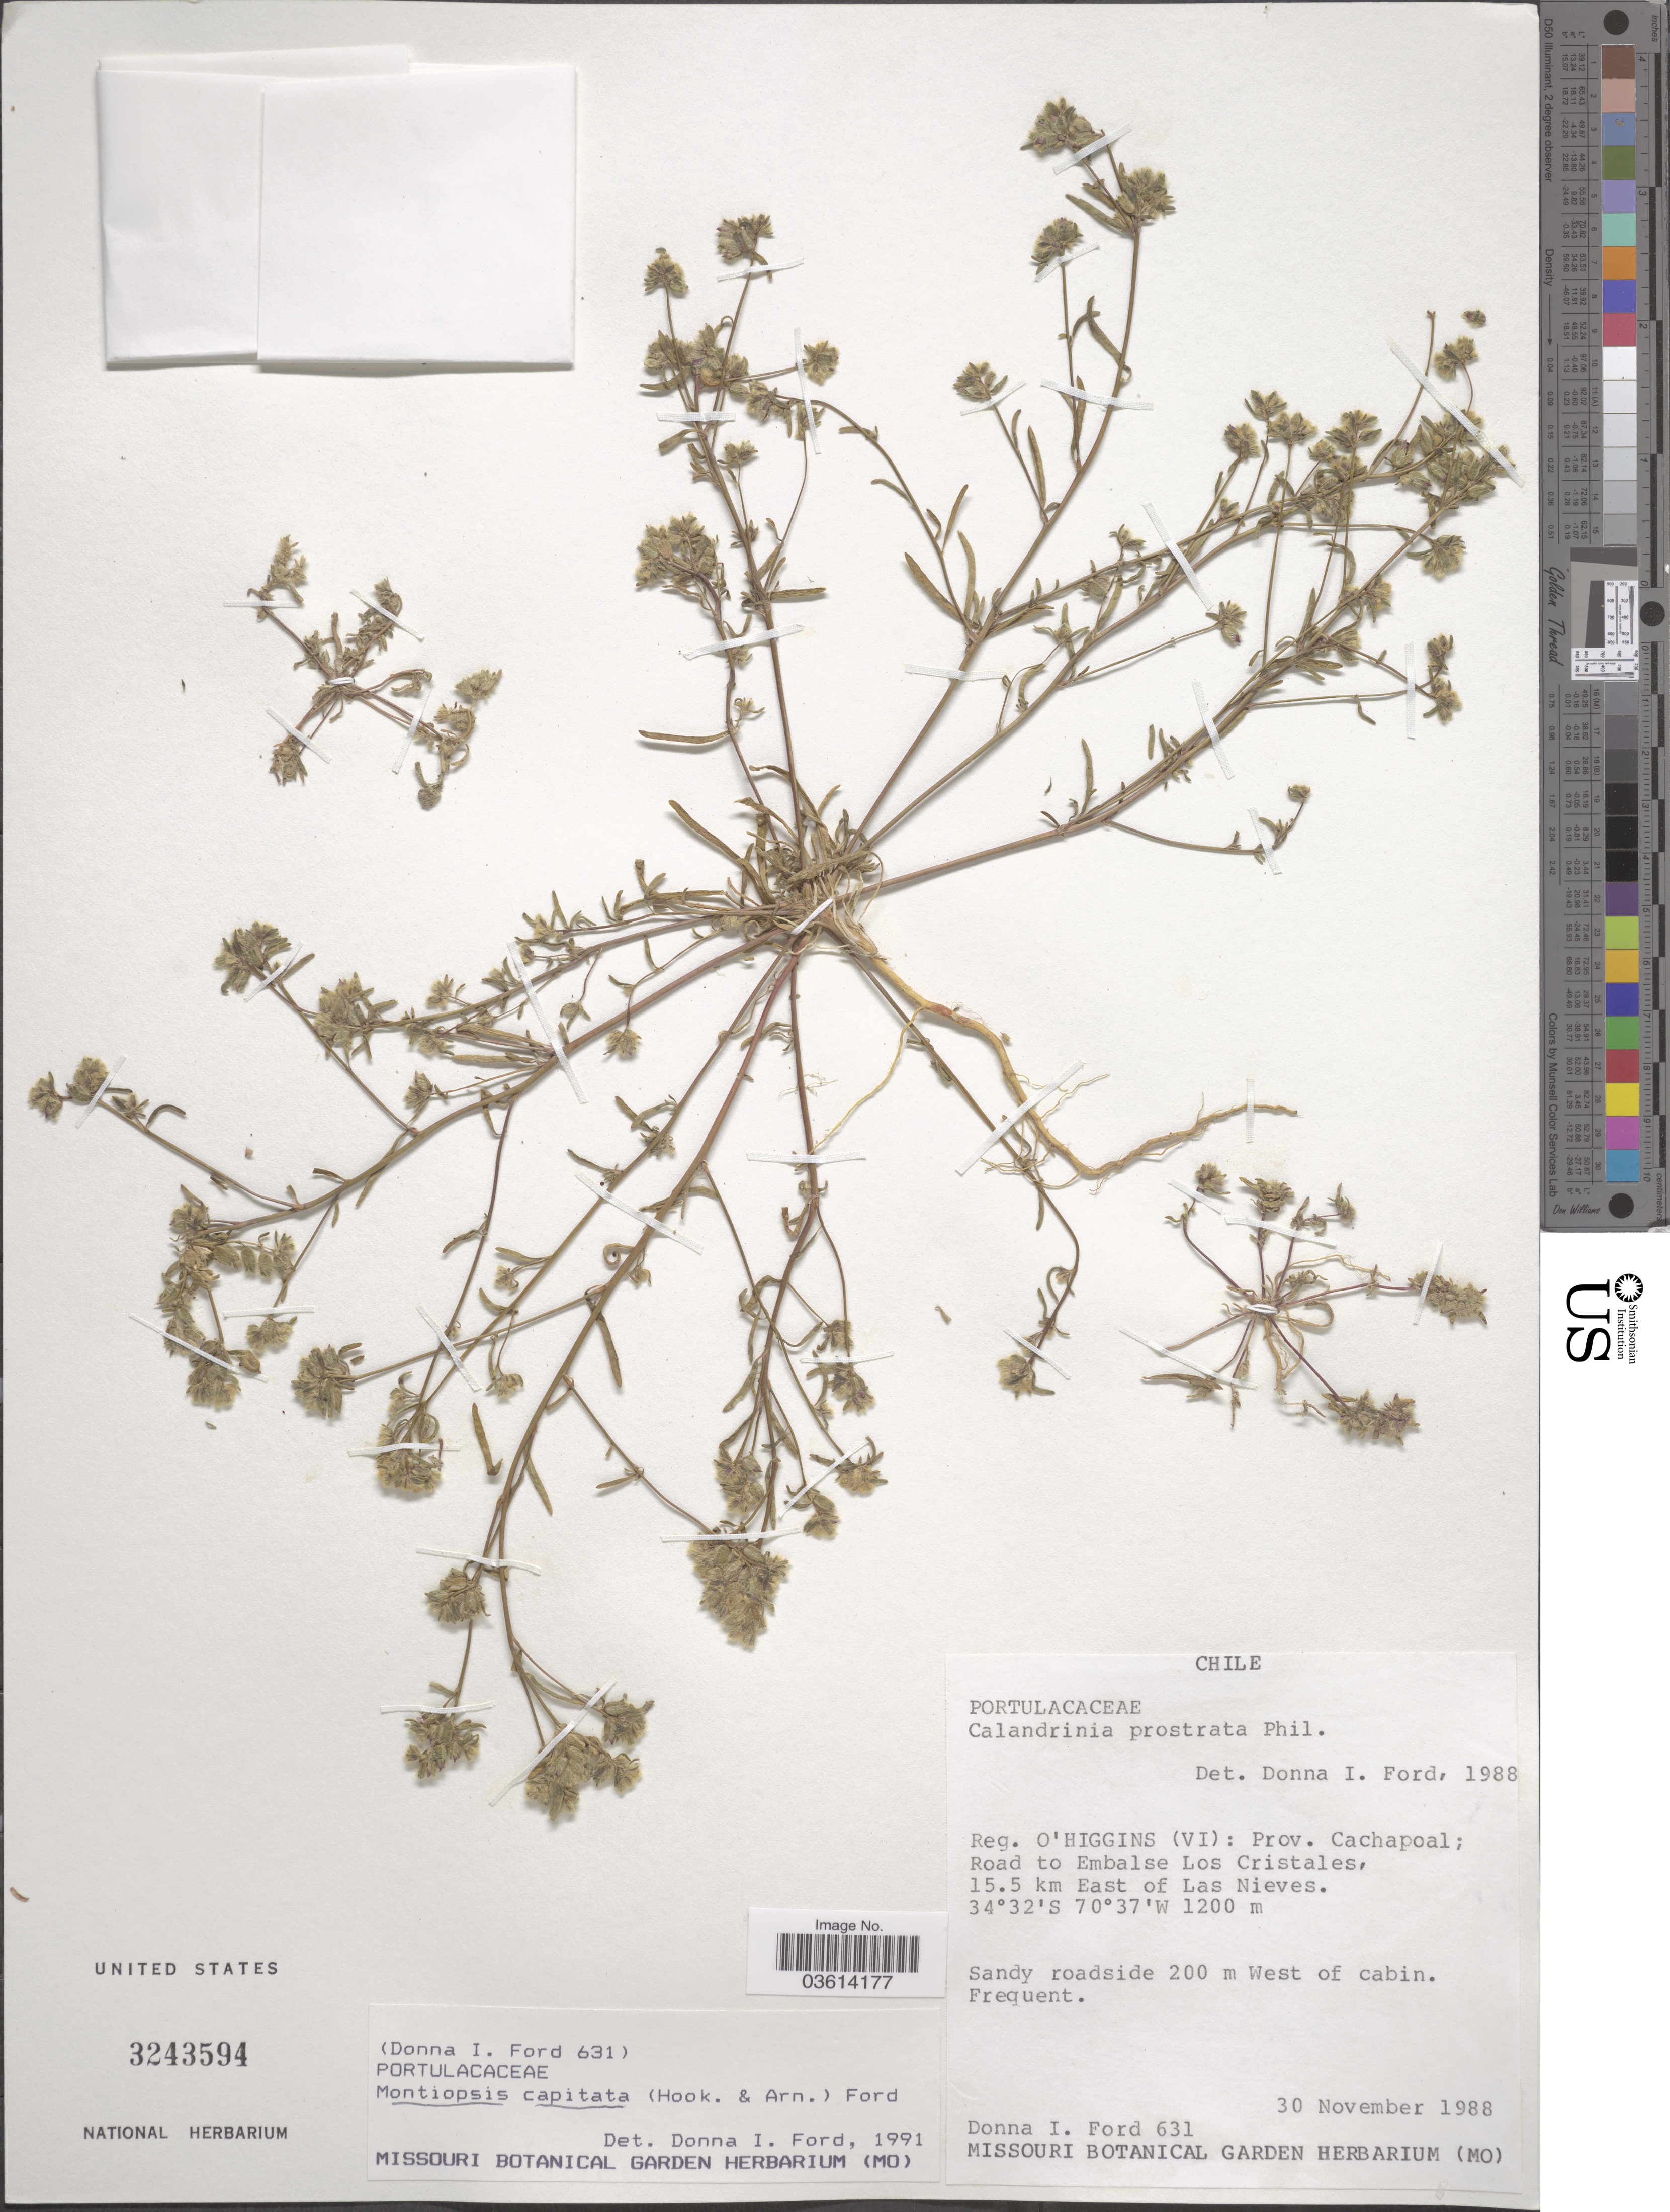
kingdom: Plantae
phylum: Tracheophyta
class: Magnoliopsida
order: Caryophyllales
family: Montiaceae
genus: Montiopsis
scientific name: Montiopsis capitata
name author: (Hook. & Arn.) D.I. Ford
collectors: Ford, D.I.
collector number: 631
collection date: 1988-11-30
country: Chile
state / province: O'Higgins (VI)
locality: Reg. O'Higgins (VI): Prov. Cachapoal; Road to Embalse Los Cristales, 15.5 km East of Las Nieves.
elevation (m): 1200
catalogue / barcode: US 3243594